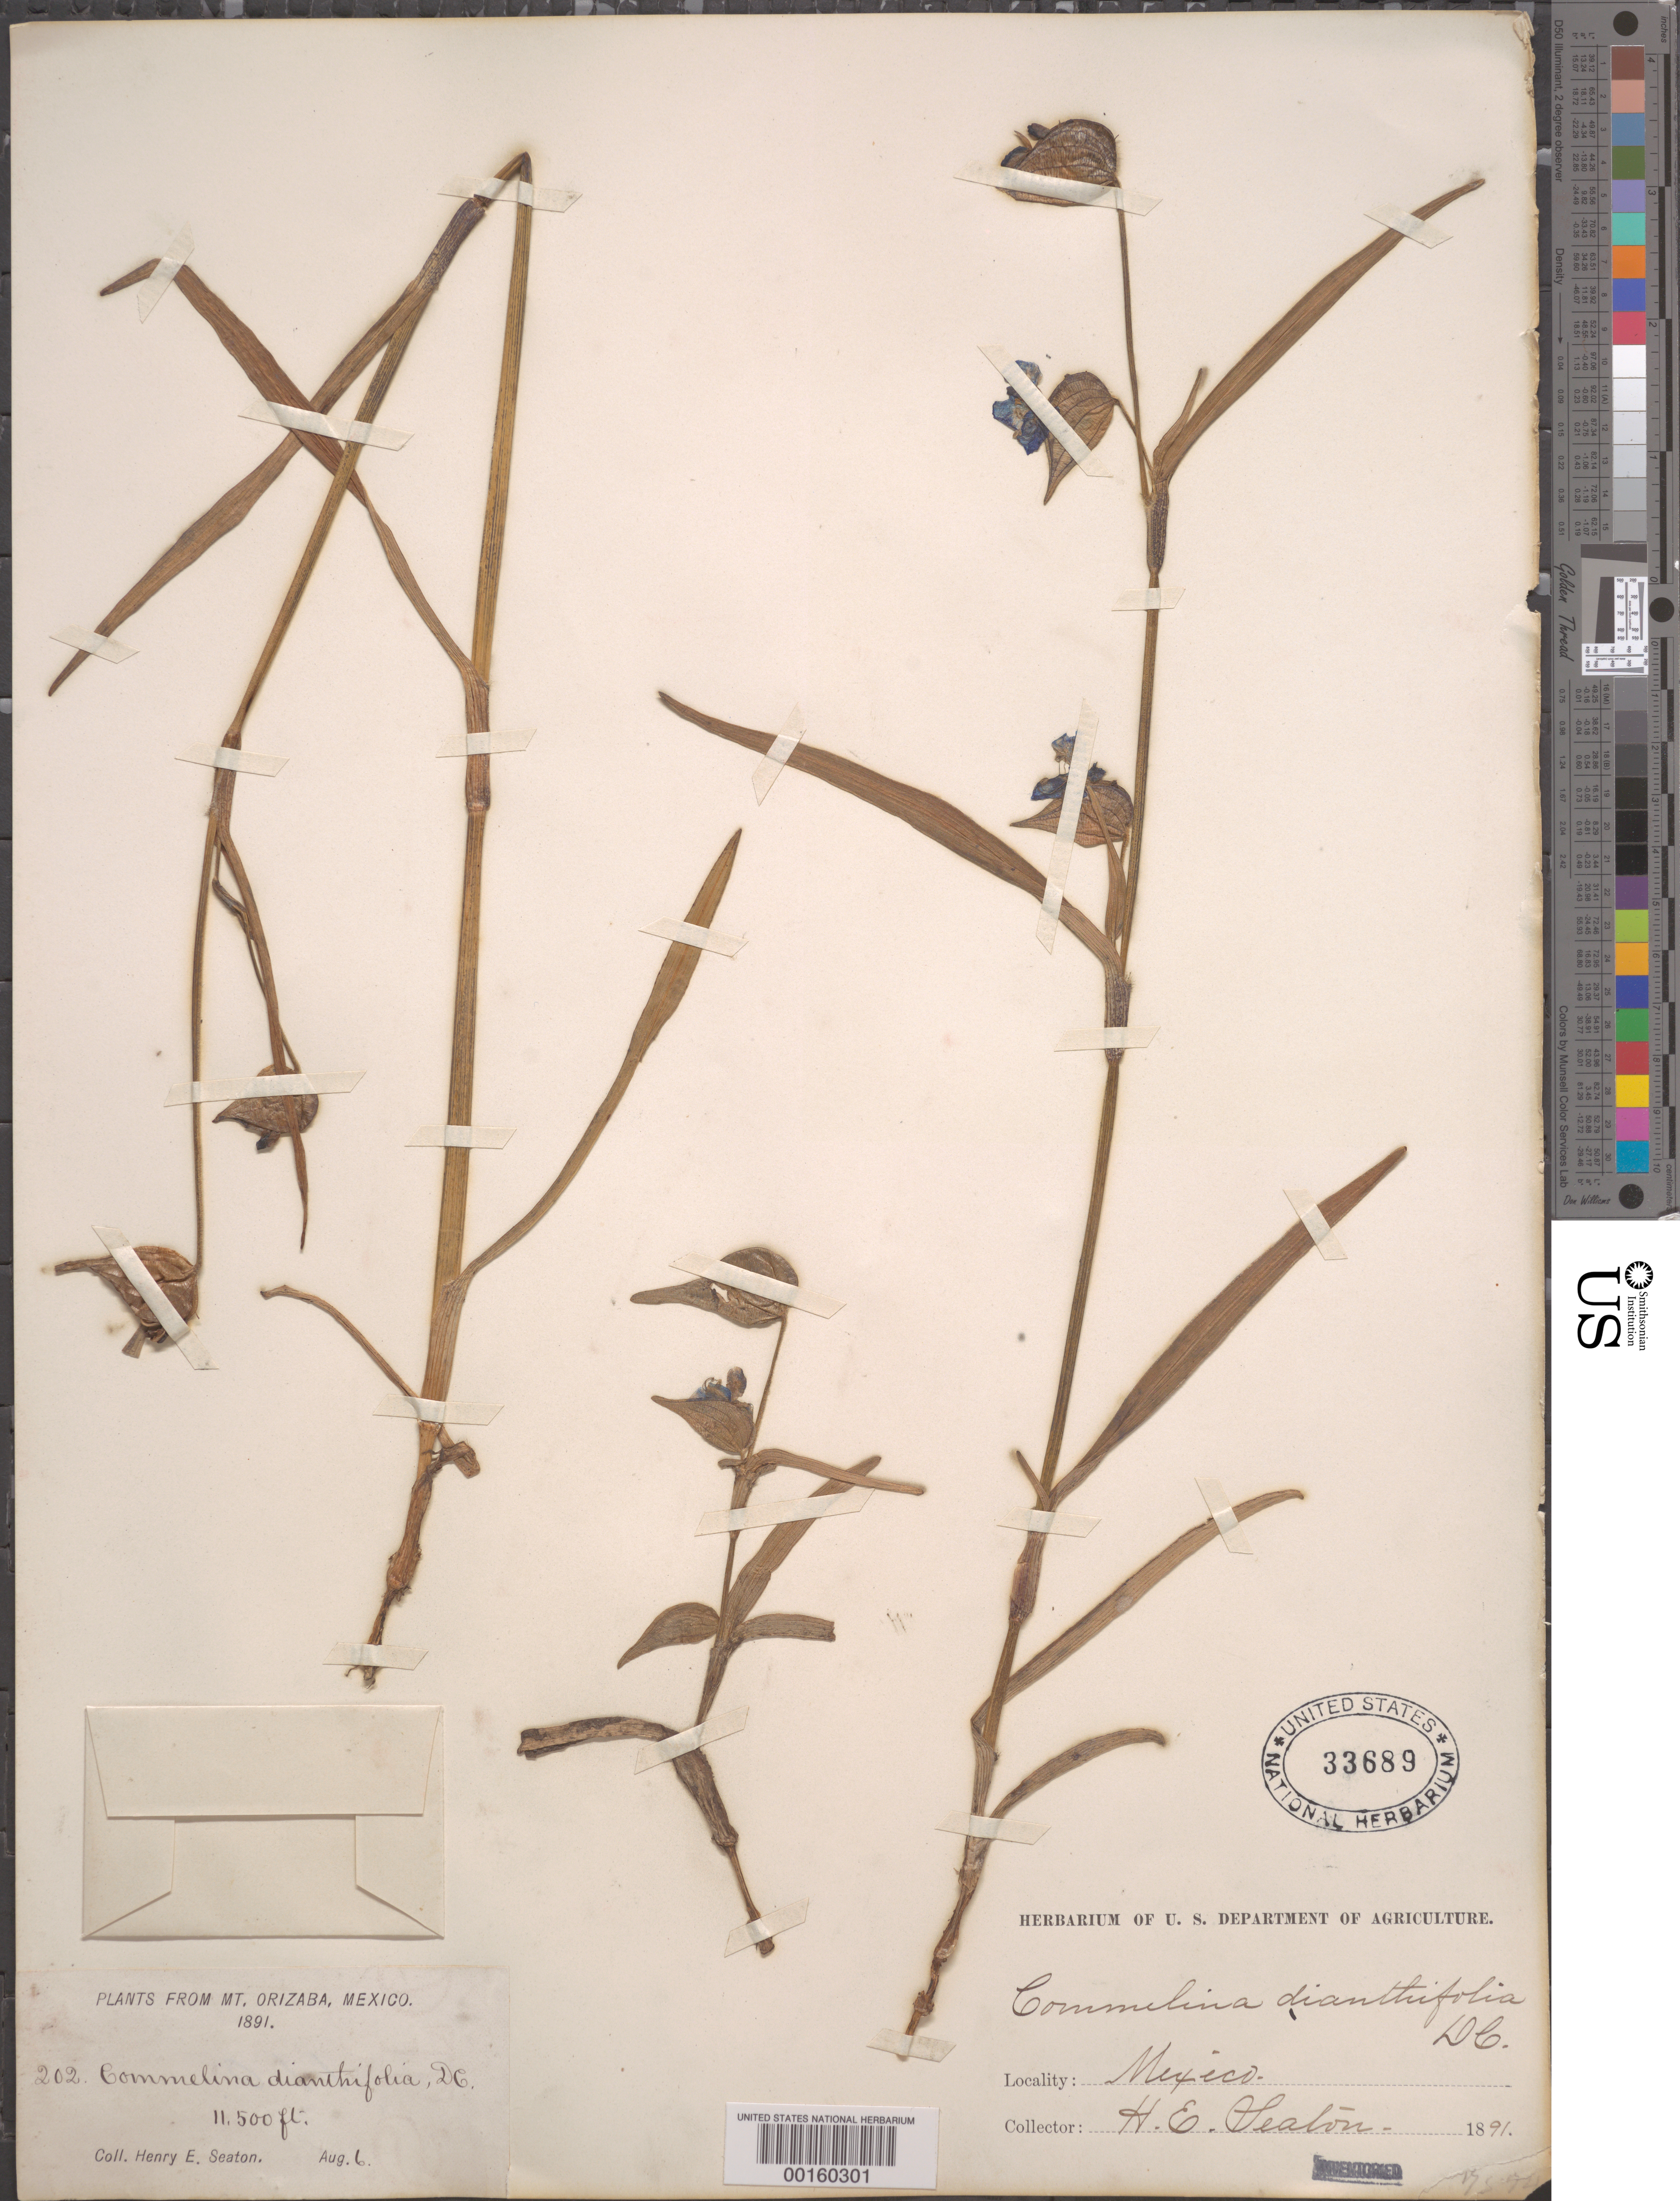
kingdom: Plantae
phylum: Tracheophyta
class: Liliopsida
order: Commelinales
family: Commelinaceae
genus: Commelina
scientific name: Commelina dianthifolia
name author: Redouté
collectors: H. E. Seaton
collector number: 202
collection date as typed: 06 Aug 1891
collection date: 1891-08-06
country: Mexico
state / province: Puebla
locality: Mt. Orizaba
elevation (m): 3508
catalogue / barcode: US 33689